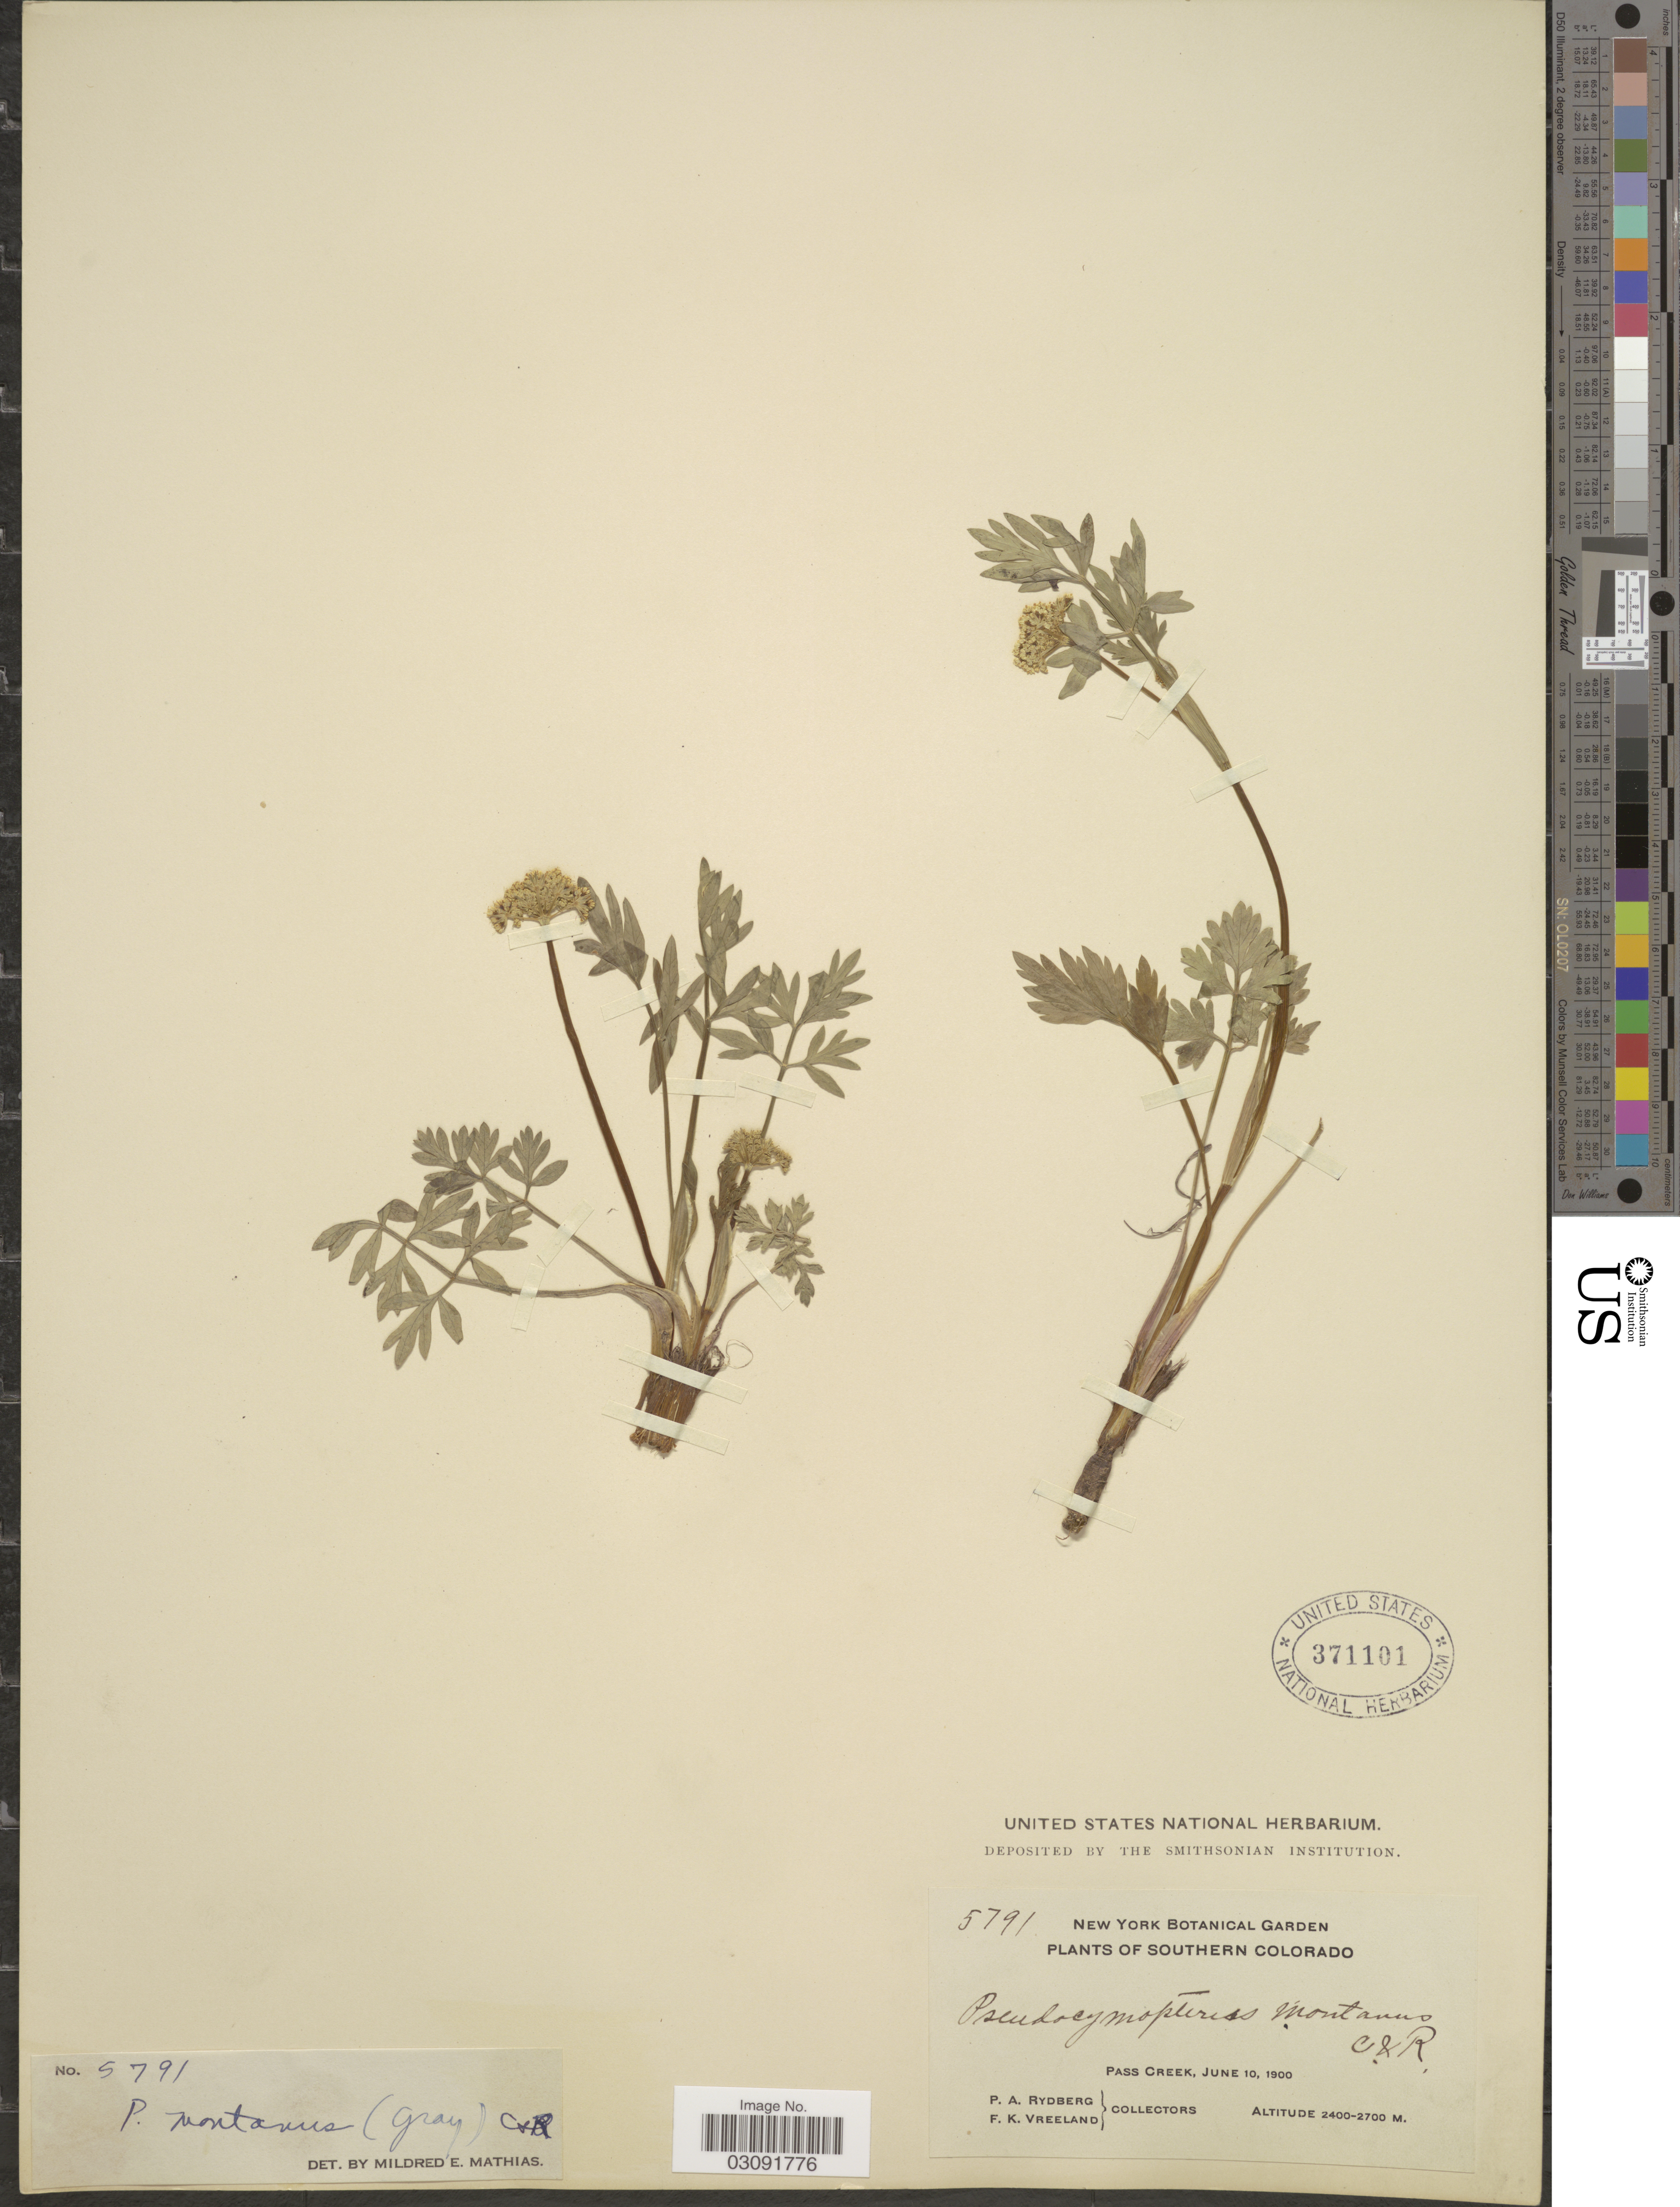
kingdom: Plantae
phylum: Tracheophyta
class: Magnoliopsida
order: Apiales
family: Apiaceae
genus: Pseudocymopterus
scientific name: Pseudocymopterus montanus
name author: (A. Gray) J.M. Coult. & Rose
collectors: P. A. Rydberg & F. Vreeland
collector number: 5791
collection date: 1900-06-10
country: United States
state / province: Colorado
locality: Southern Colorado, Pass Creek.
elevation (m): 2400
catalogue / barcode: US 371101